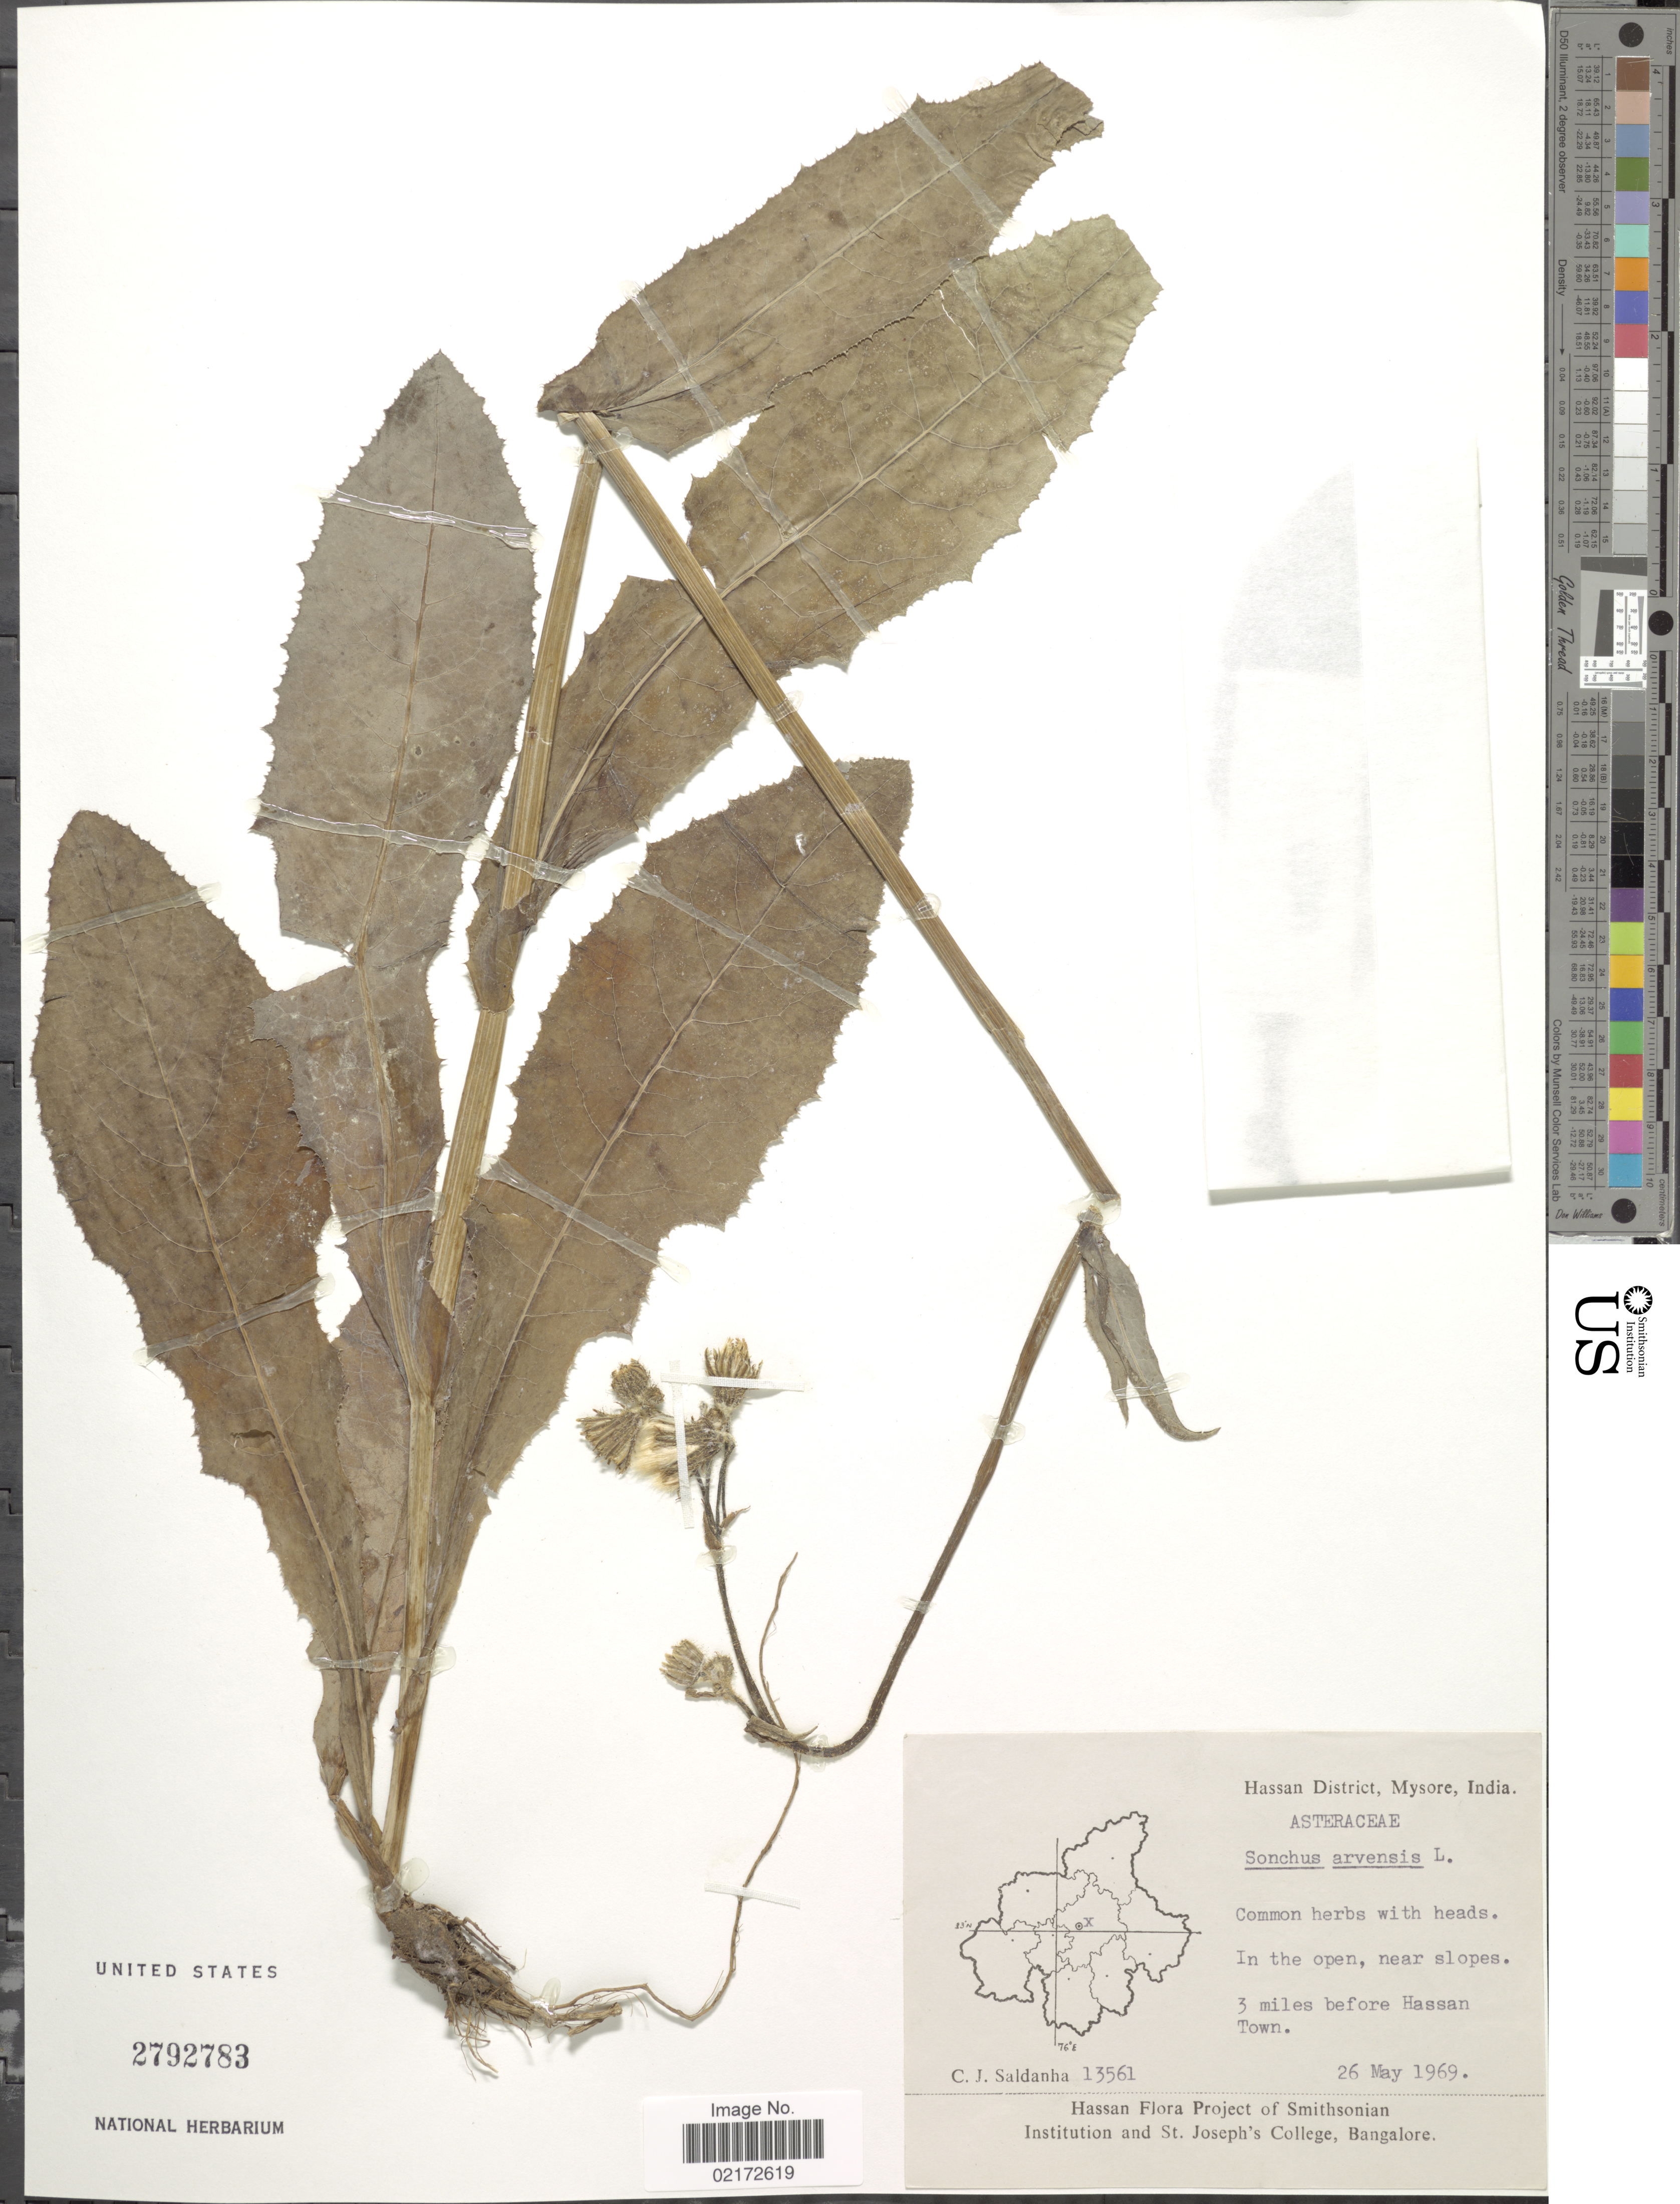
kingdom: Plantae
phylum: Tracheophyta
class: Magnoliopsida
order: Asterales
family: Asteraceae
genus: Sonchus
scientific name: Sonchus arvensis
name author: L.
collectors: C. J. Saldanha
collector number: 13561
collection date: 1969-05-26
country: India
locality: Hassan District, Mysore, India. 3 miles before Hassan Town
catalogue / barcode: US 2792783